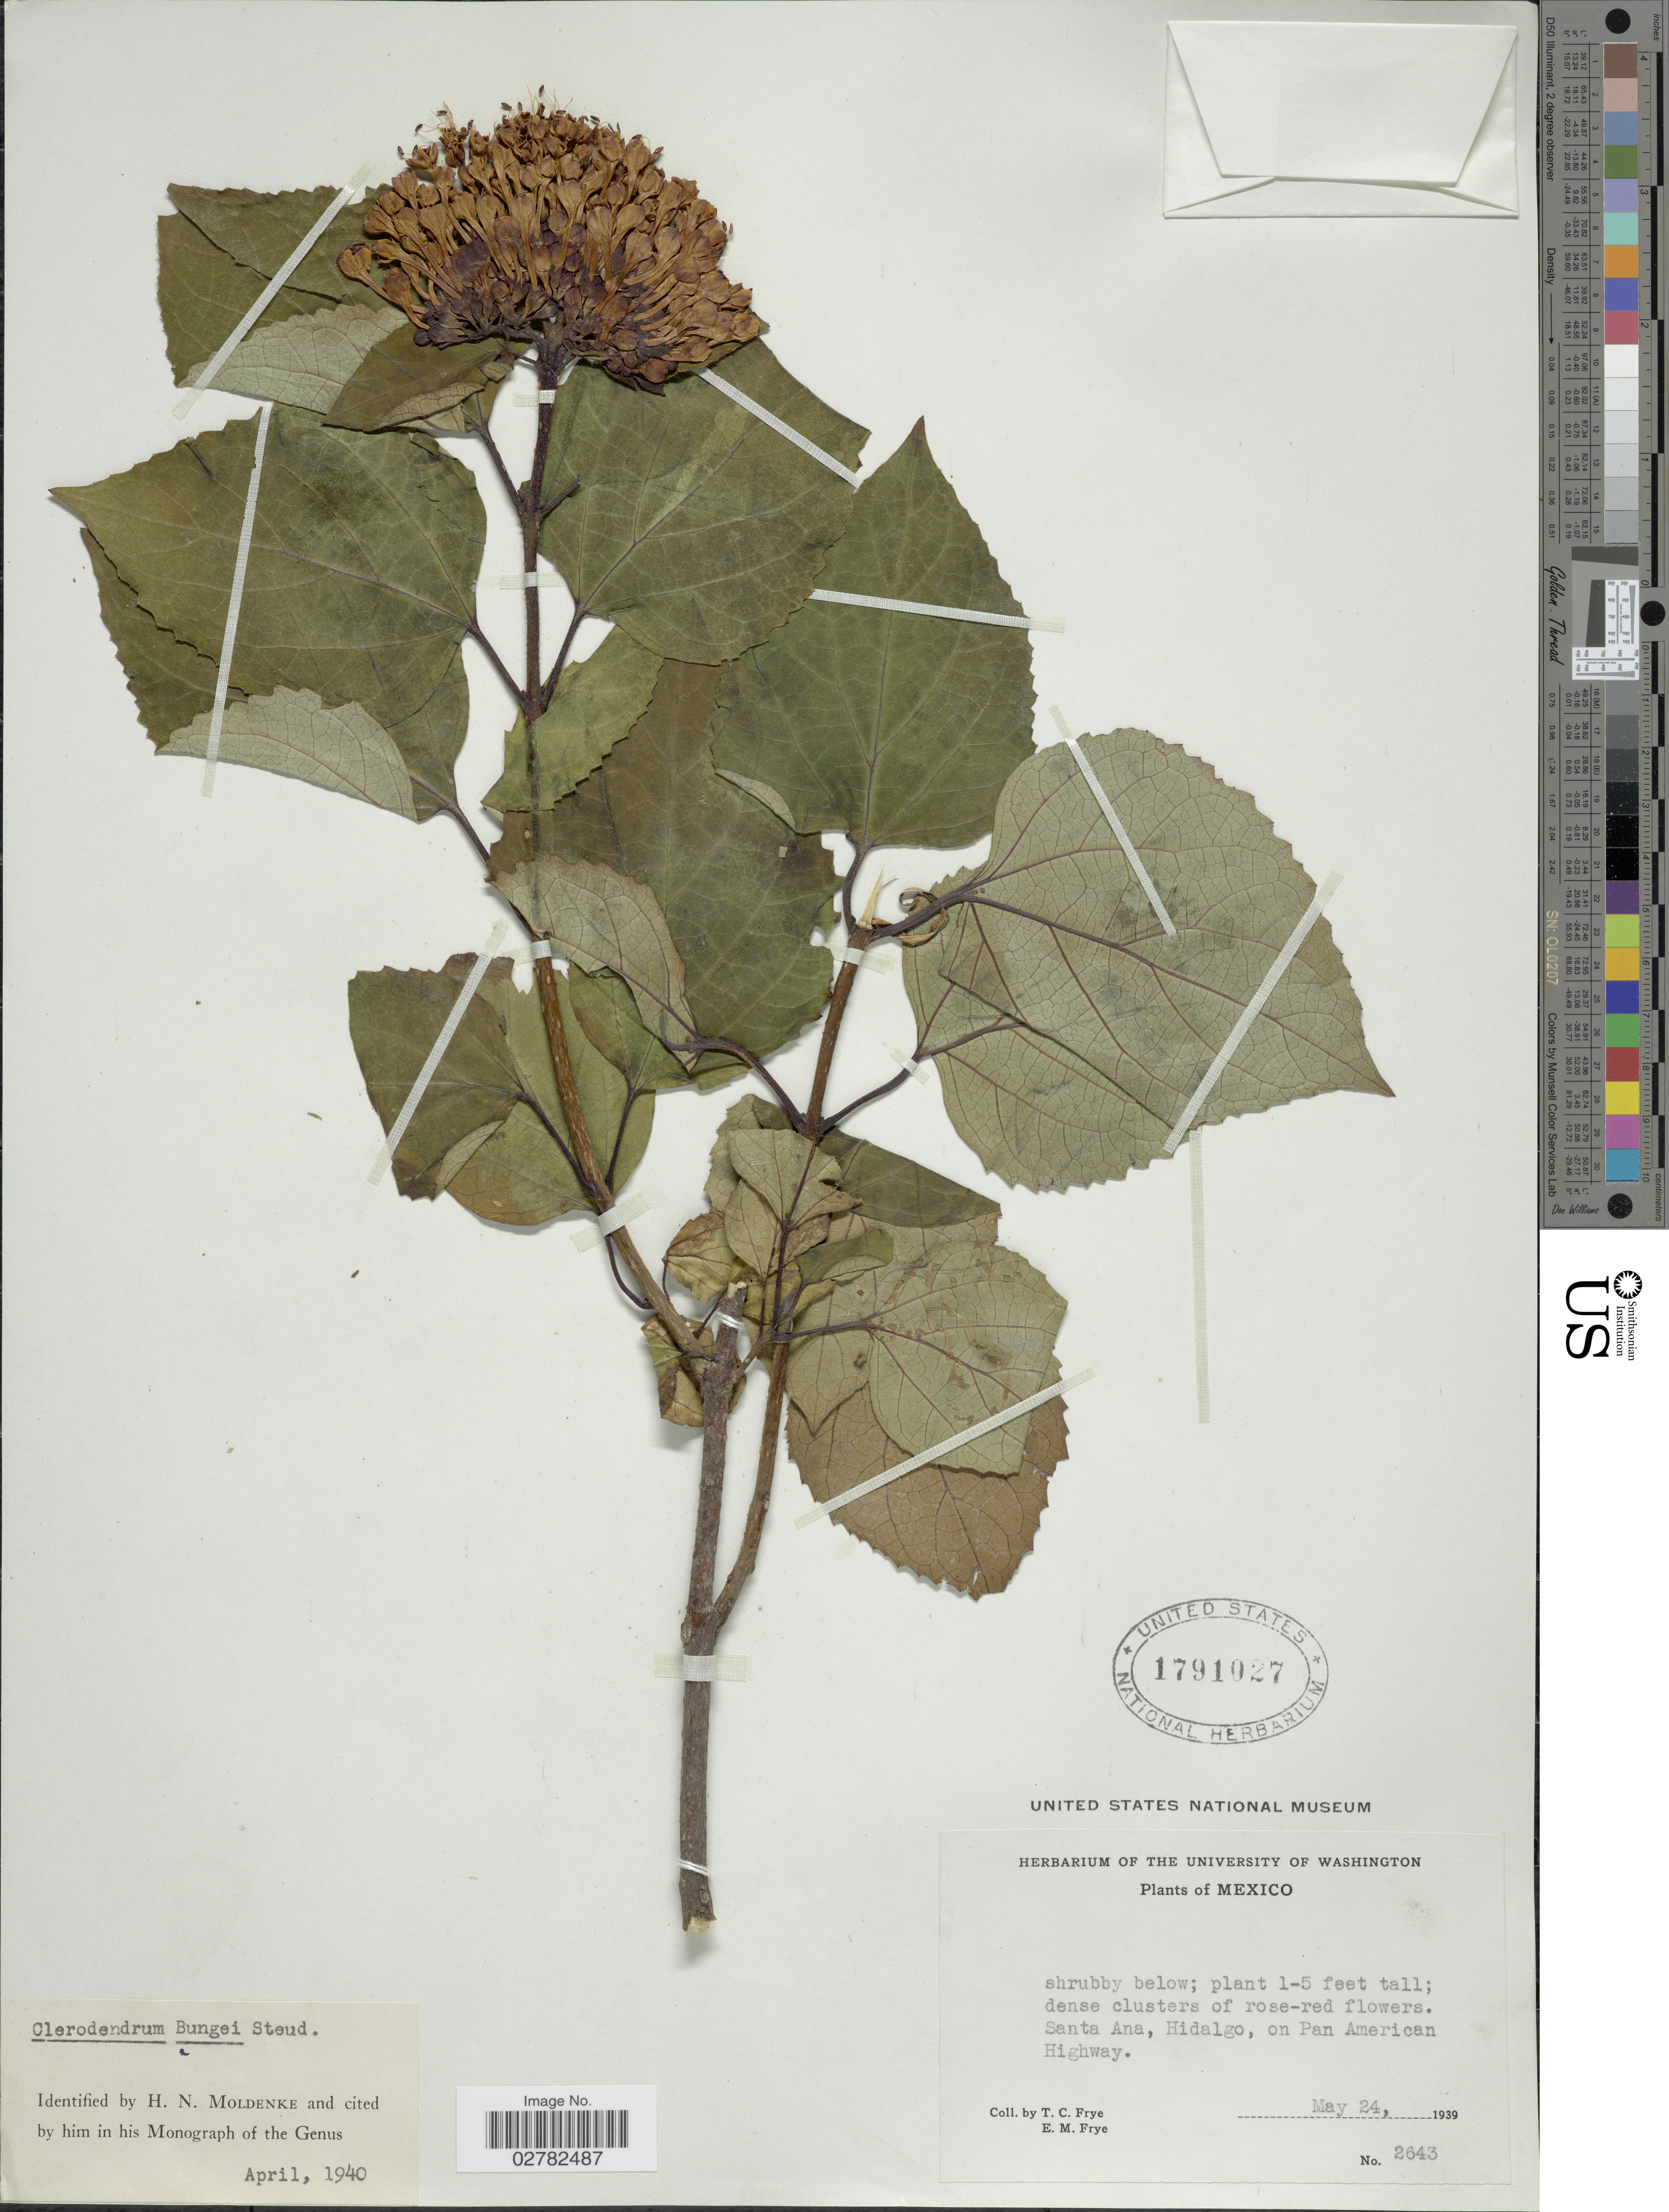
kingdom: Plantae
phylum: Tracheophyta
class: Magnoliopsida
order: Lamiales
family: Lamiaceae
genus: Clerodendrum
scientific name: Clerodendrum bungei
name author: Steud.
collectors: T. C. Frye & E. Frye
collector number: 2643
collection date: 1939-05-24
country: Mexico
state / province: Hidalgo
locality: Santa Ana, Hidalgo, on Pan American Highway.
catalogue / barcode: US 1791027